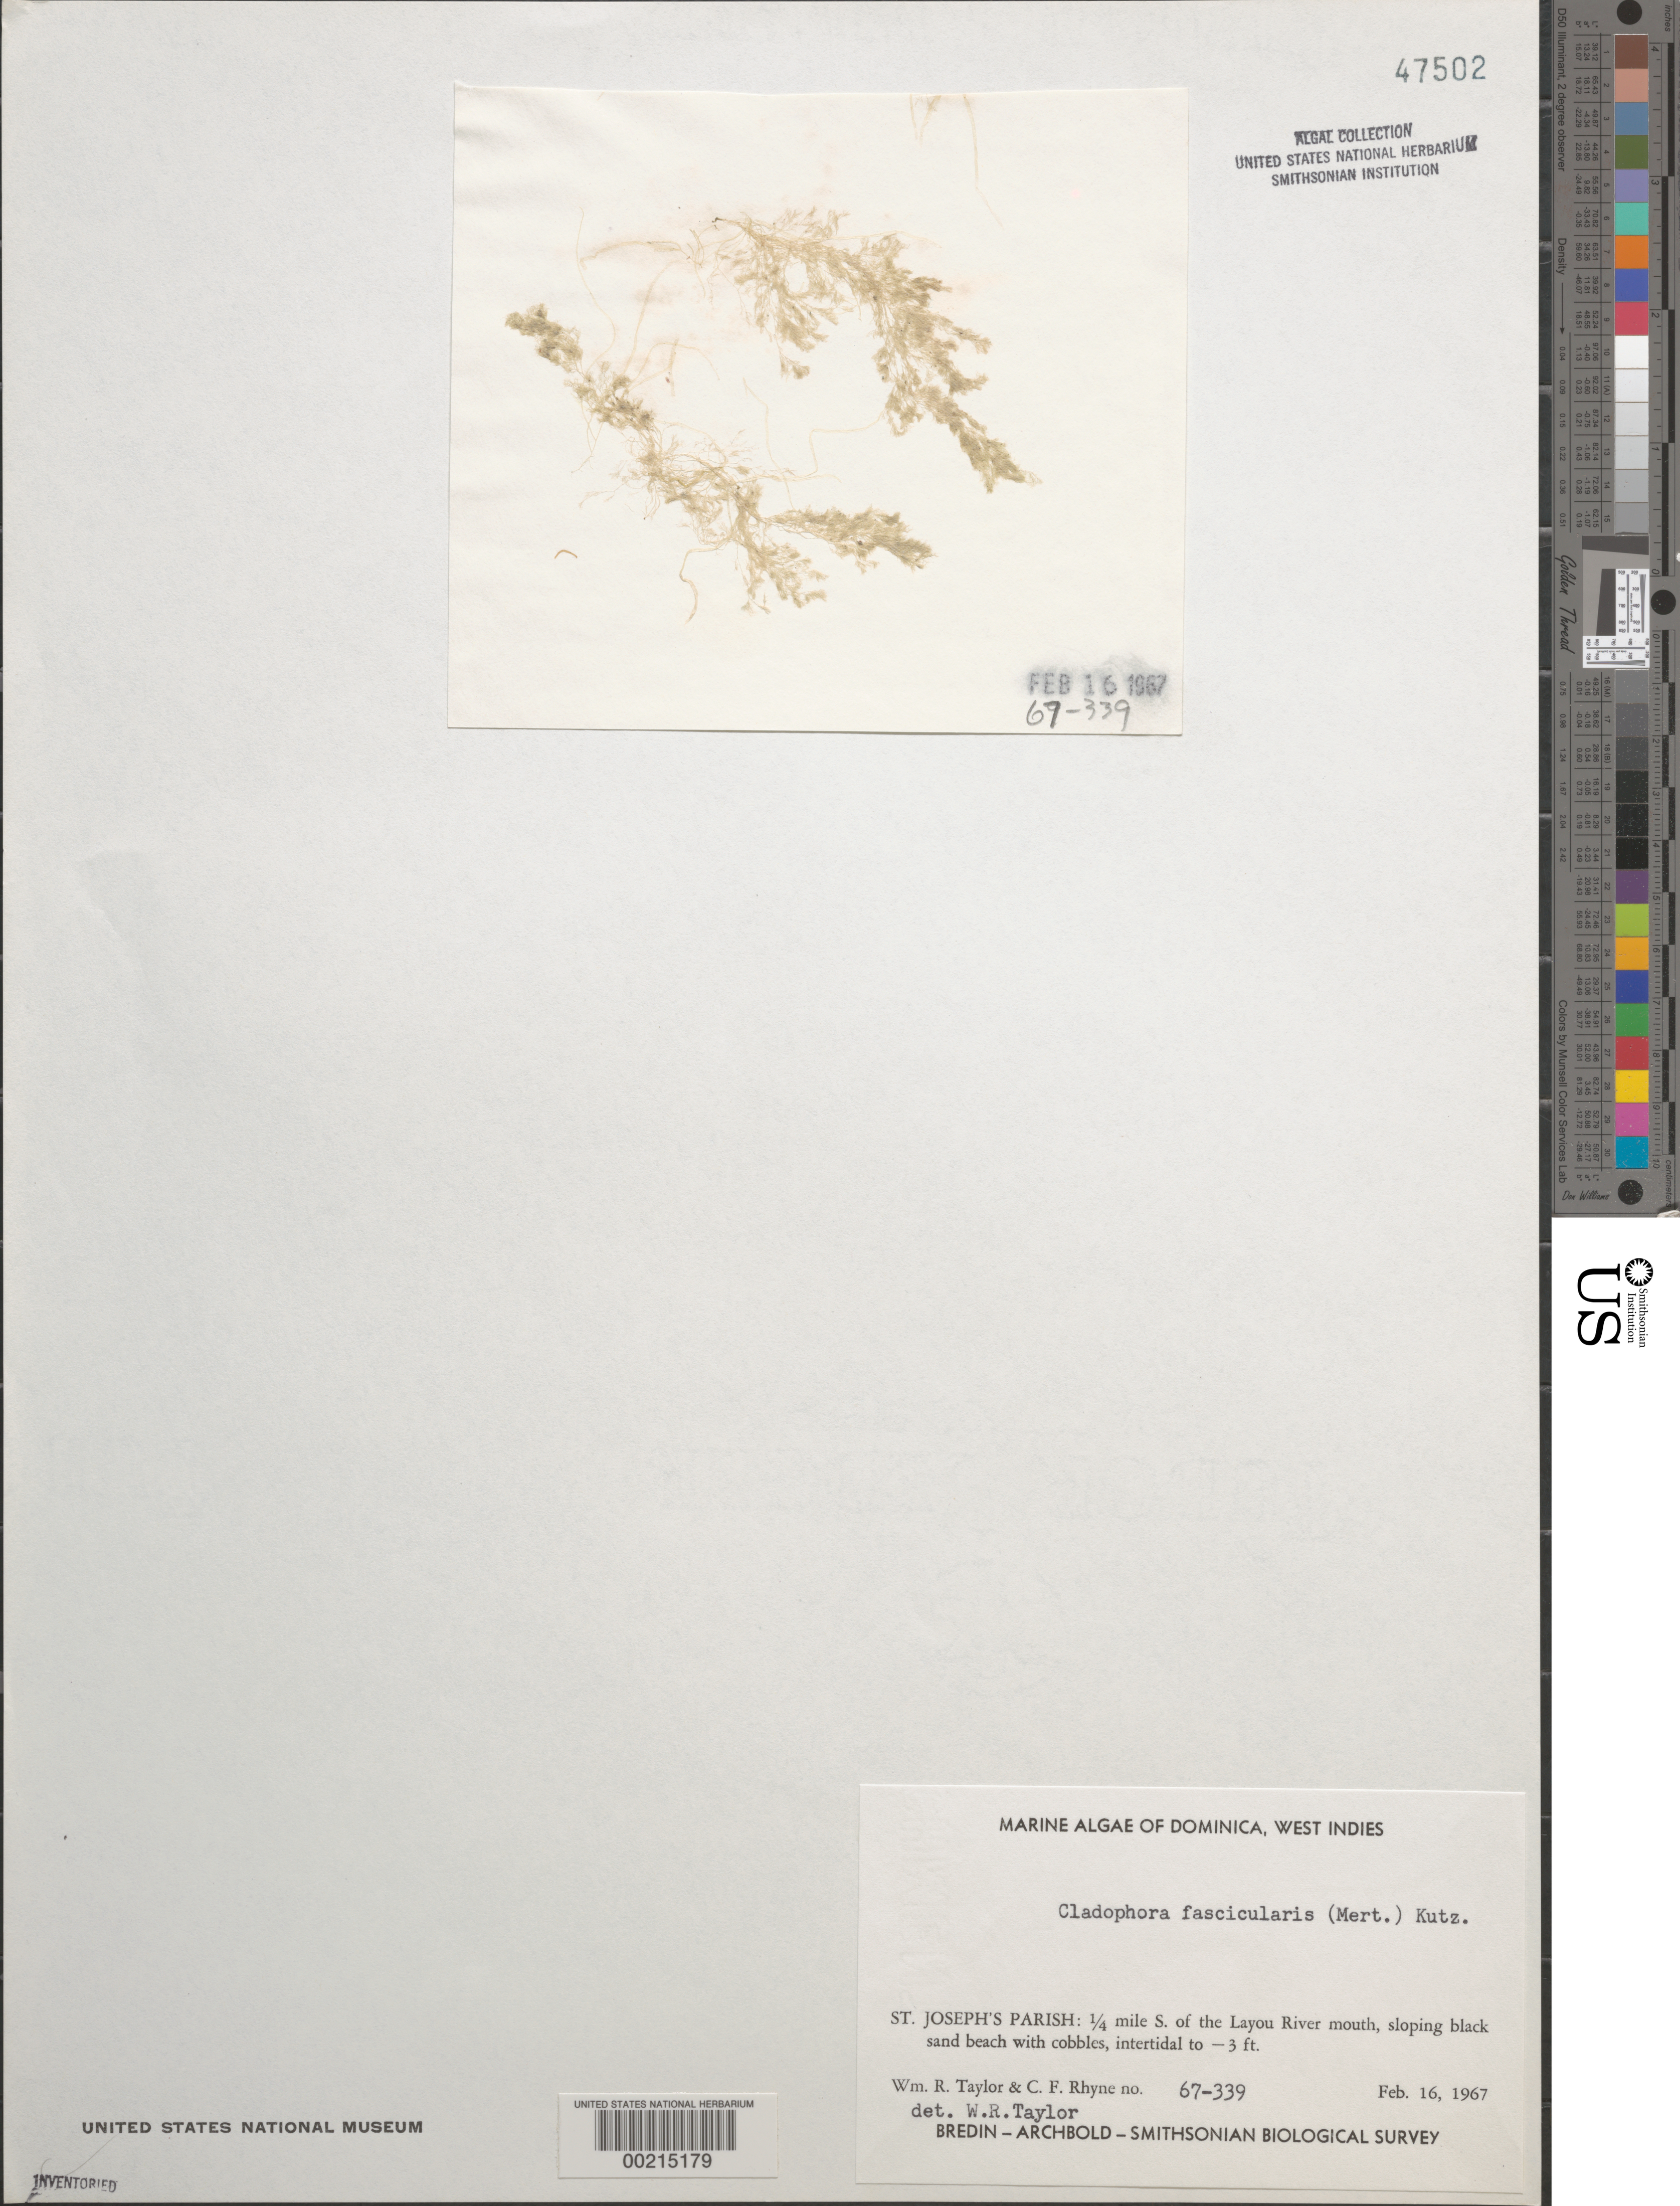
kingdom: Plantae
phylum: Chlorophyta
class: Ulvophyceae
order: Bryopsidales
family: Caulerpaceae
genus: Caulerpa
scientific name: Caulerpa mexicana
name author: Sond. ex Kütz.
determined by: Algae name updating Project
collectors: W. R. Taylor & C. Rhyne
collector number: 67-339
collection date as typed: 16 Feb 1967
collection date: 1967-02-16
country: Dominica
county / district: St. Joseph's Parish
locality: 0.25 mile south of Layou River mouth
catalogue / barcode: US 47502